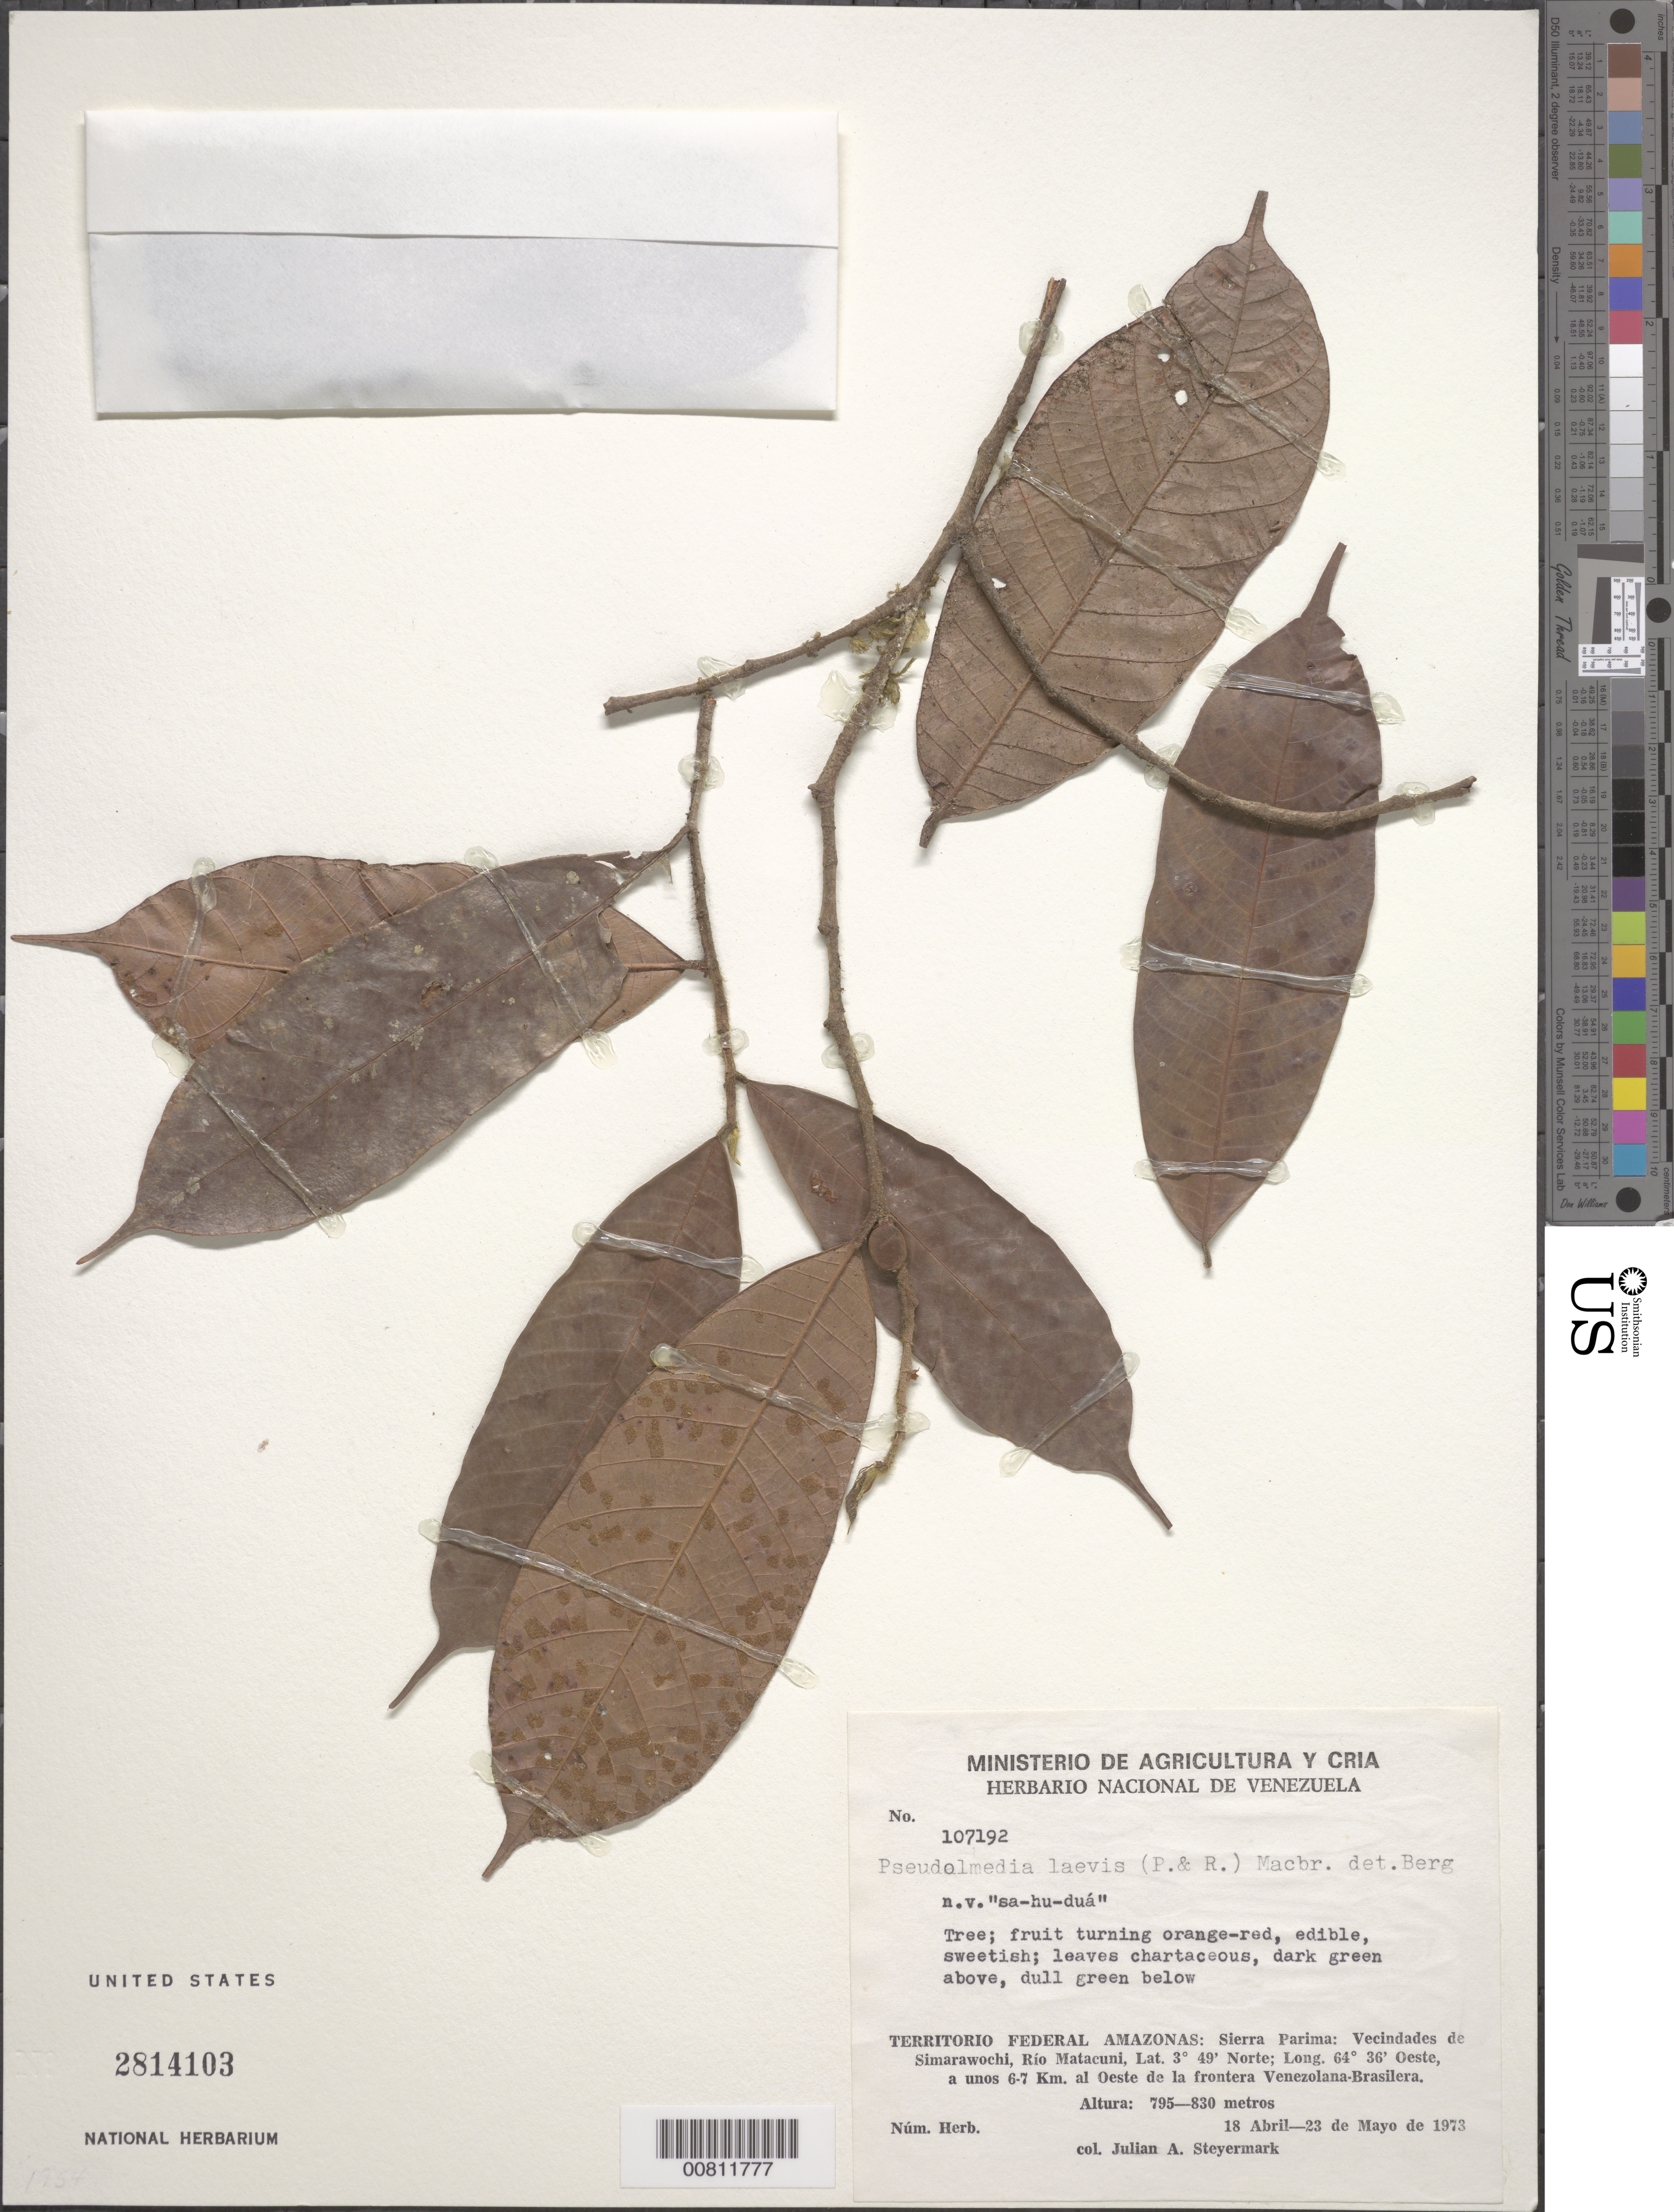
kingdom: Plantae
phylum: Tracheophyta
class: Magnoliopsida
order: Rosales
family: Moraceae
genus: Pseudolmedia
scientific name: Pseudolmedia laevis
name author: (Ruiz & Pav.) J.F. Macbr.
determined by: Berg, C. C.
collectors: J. Steyermark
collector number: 107192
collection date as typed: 18-Apr-73 to 23-May-73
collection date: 1973-04-18/1973-05-23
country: Venezuela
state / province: Amazonas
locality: Sierra Parima; vec de Simarawochi, Río Matacuni, a unos 6-7 km al oeste de la frontera Venezolana-Brasilera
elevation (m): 795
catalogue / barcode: US 2814103